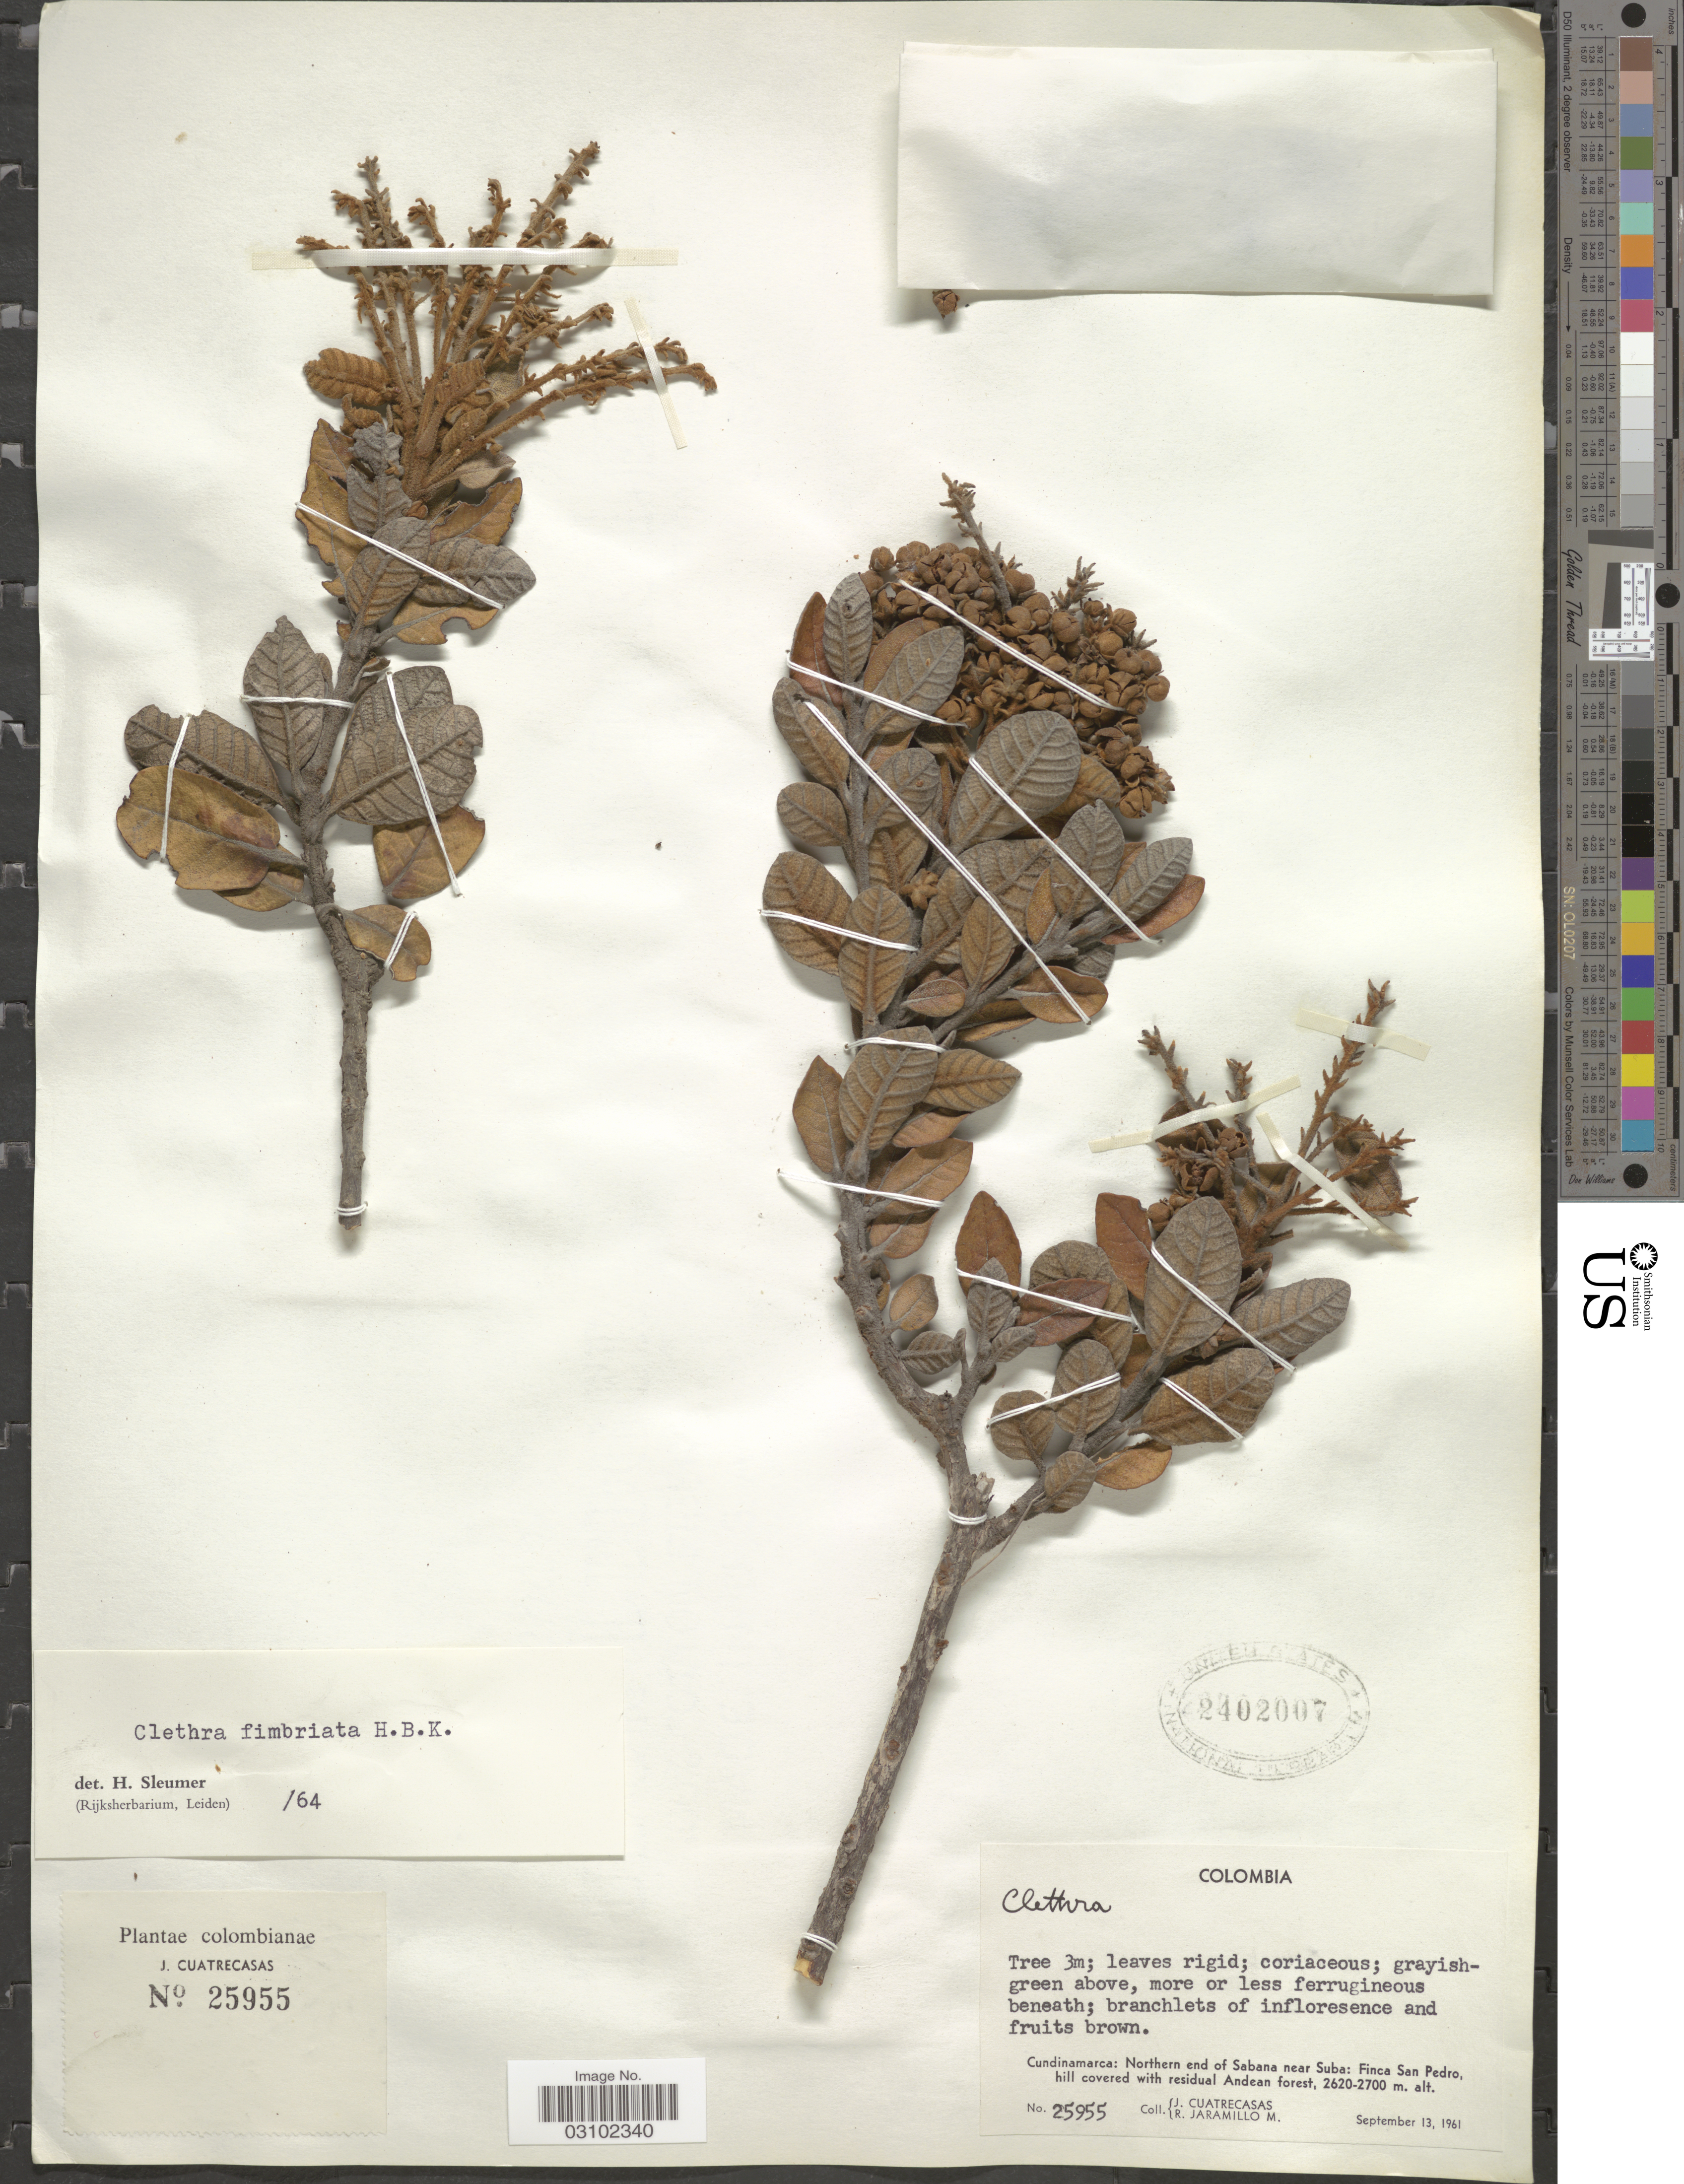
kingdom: Plantae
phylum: Tracheophyta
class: Magnoliopsida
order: Ericales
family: Clethraceae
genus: Clethra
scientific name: Clethra fimbriata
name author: Kunth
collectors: J. Cuatrecasas & R. Jaramillo M.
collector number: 25955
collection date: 1961-09-13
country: Colombia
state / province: Cundinamarca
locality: Northern end of Sabana near Suba: Finca San Pedro, hill covered with residual Andean forest.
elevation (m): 2620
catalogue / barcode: US 2402007